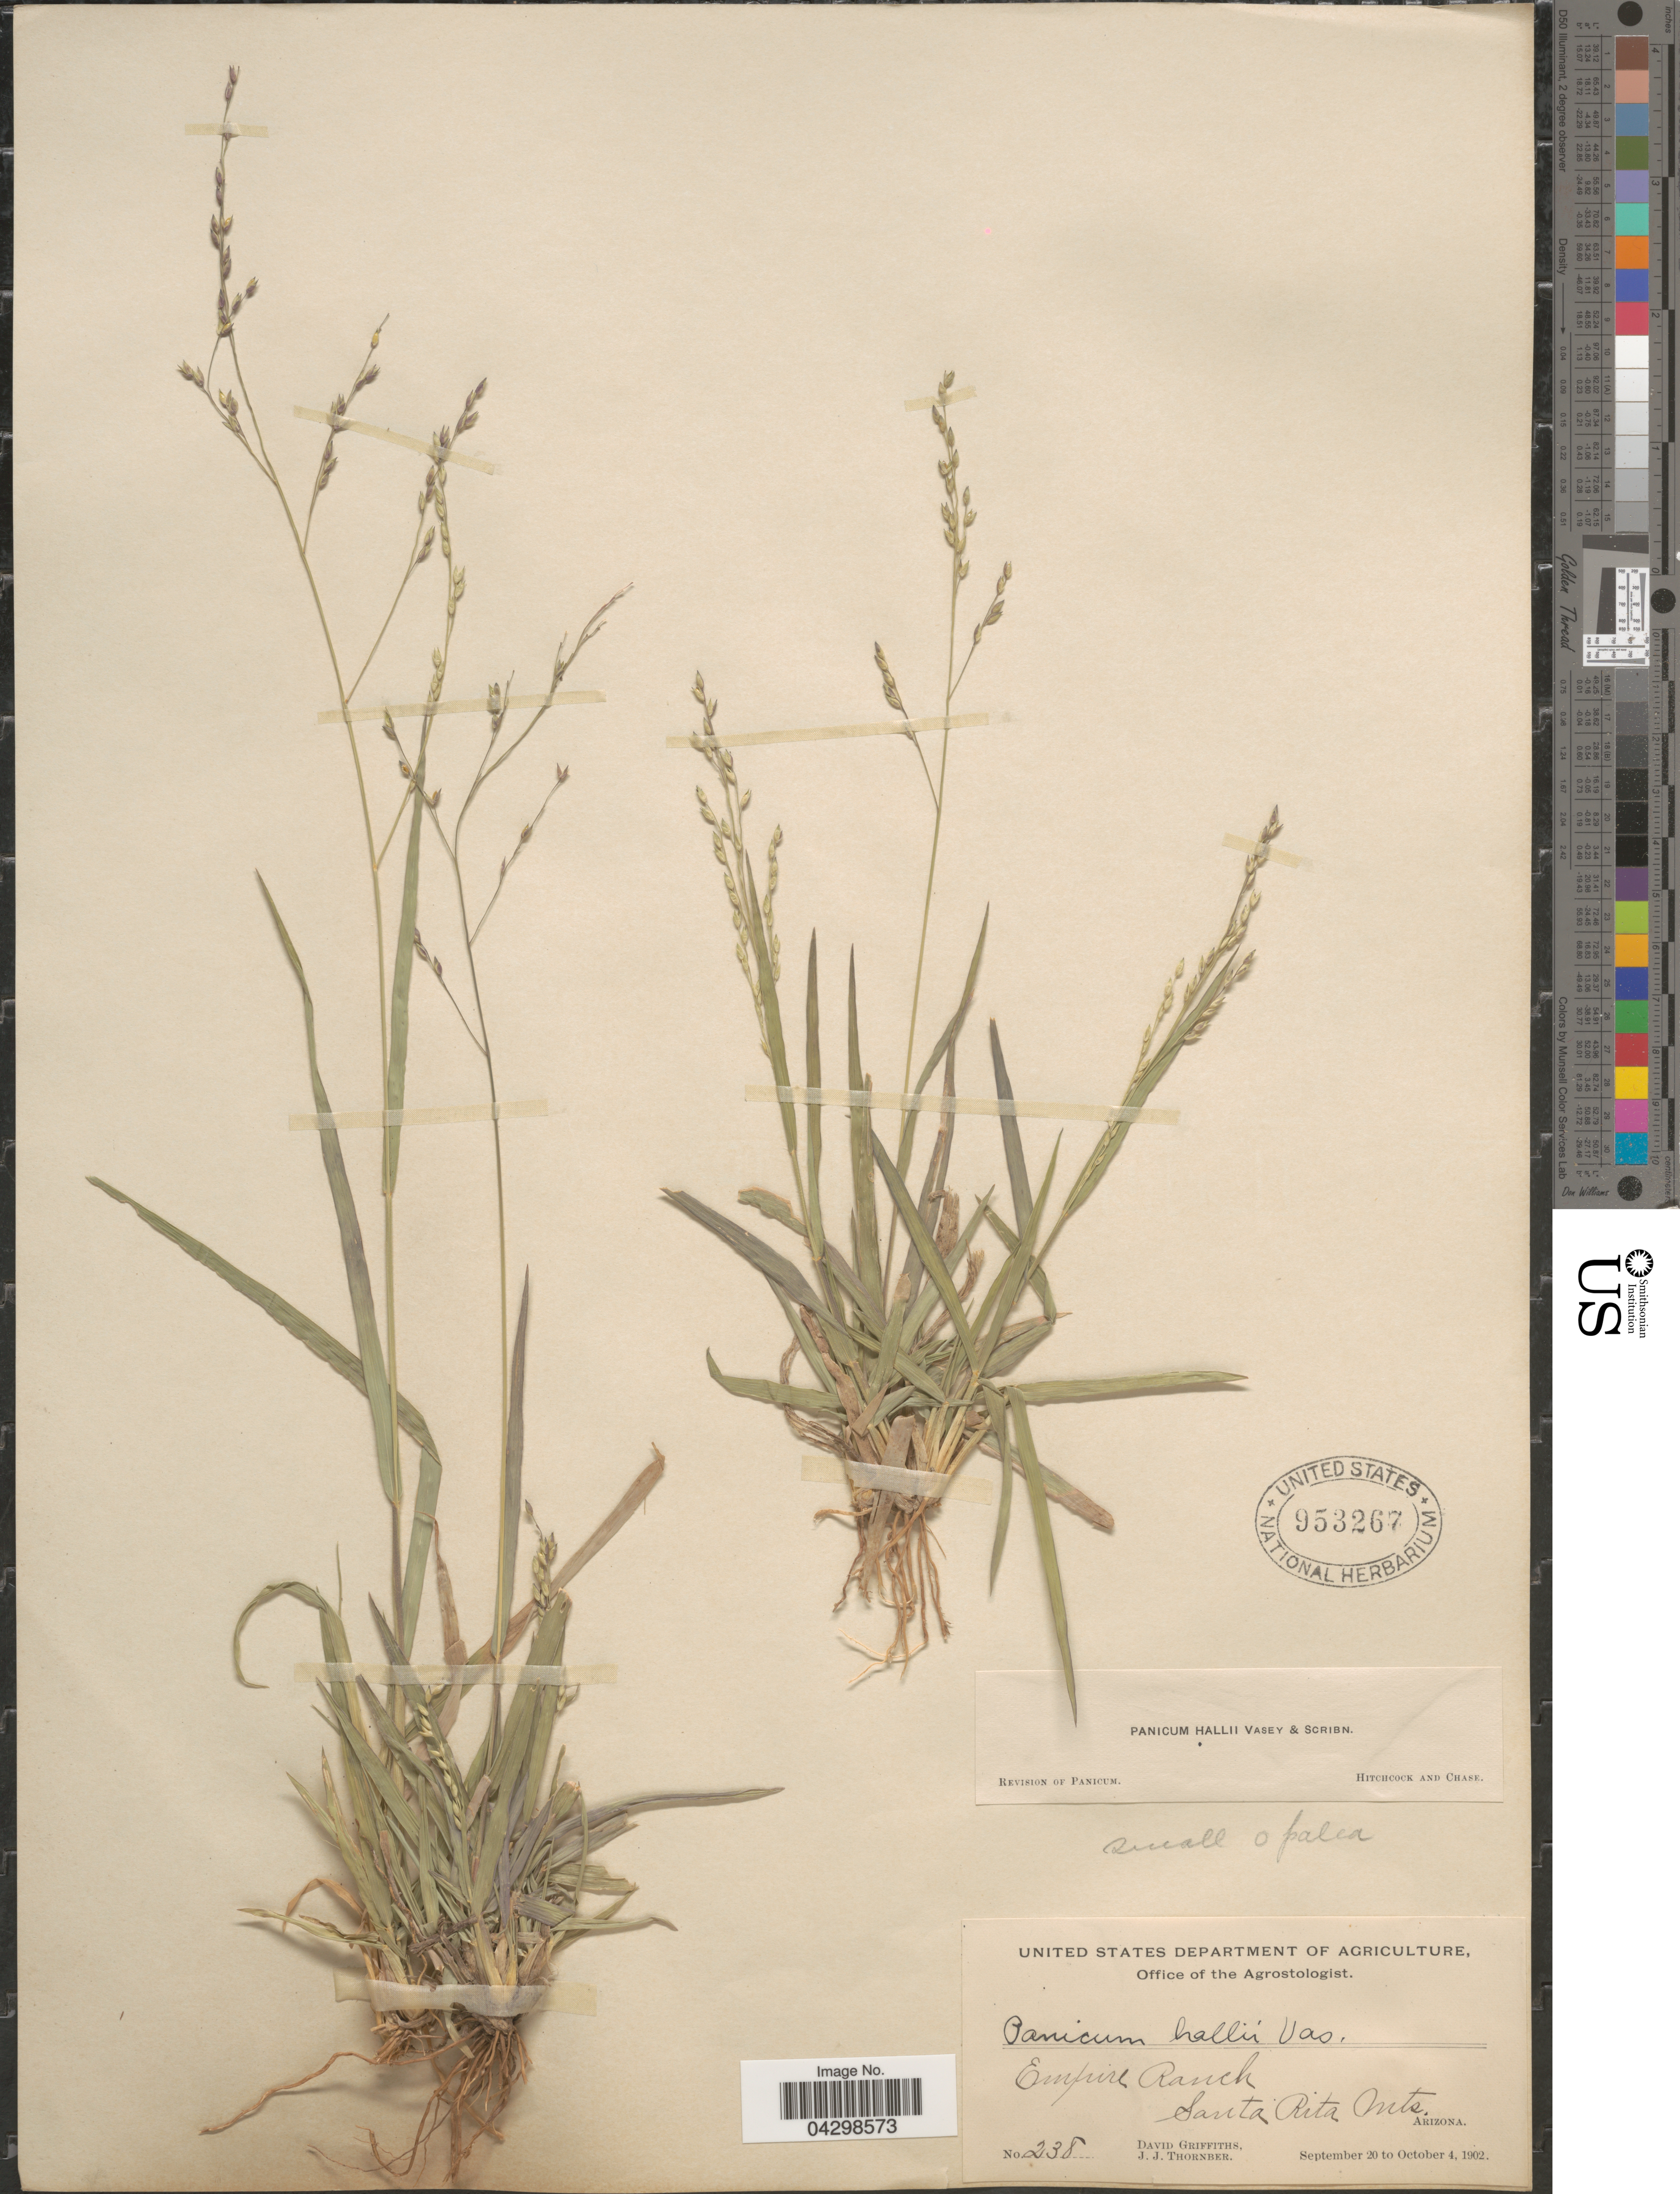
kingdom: Plantae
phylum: Tracheophyta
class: Liliopsida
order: Poales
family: Poaceae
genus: Panicum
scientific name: Panicum hallii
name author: Vasey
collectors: D. Griffiths & J. Thornber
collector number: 238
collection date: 1902-09-20/1902-10-04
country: United States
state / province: Arizona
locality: Empire Ranch. Santa Rita Mts.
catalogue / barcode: US 953267